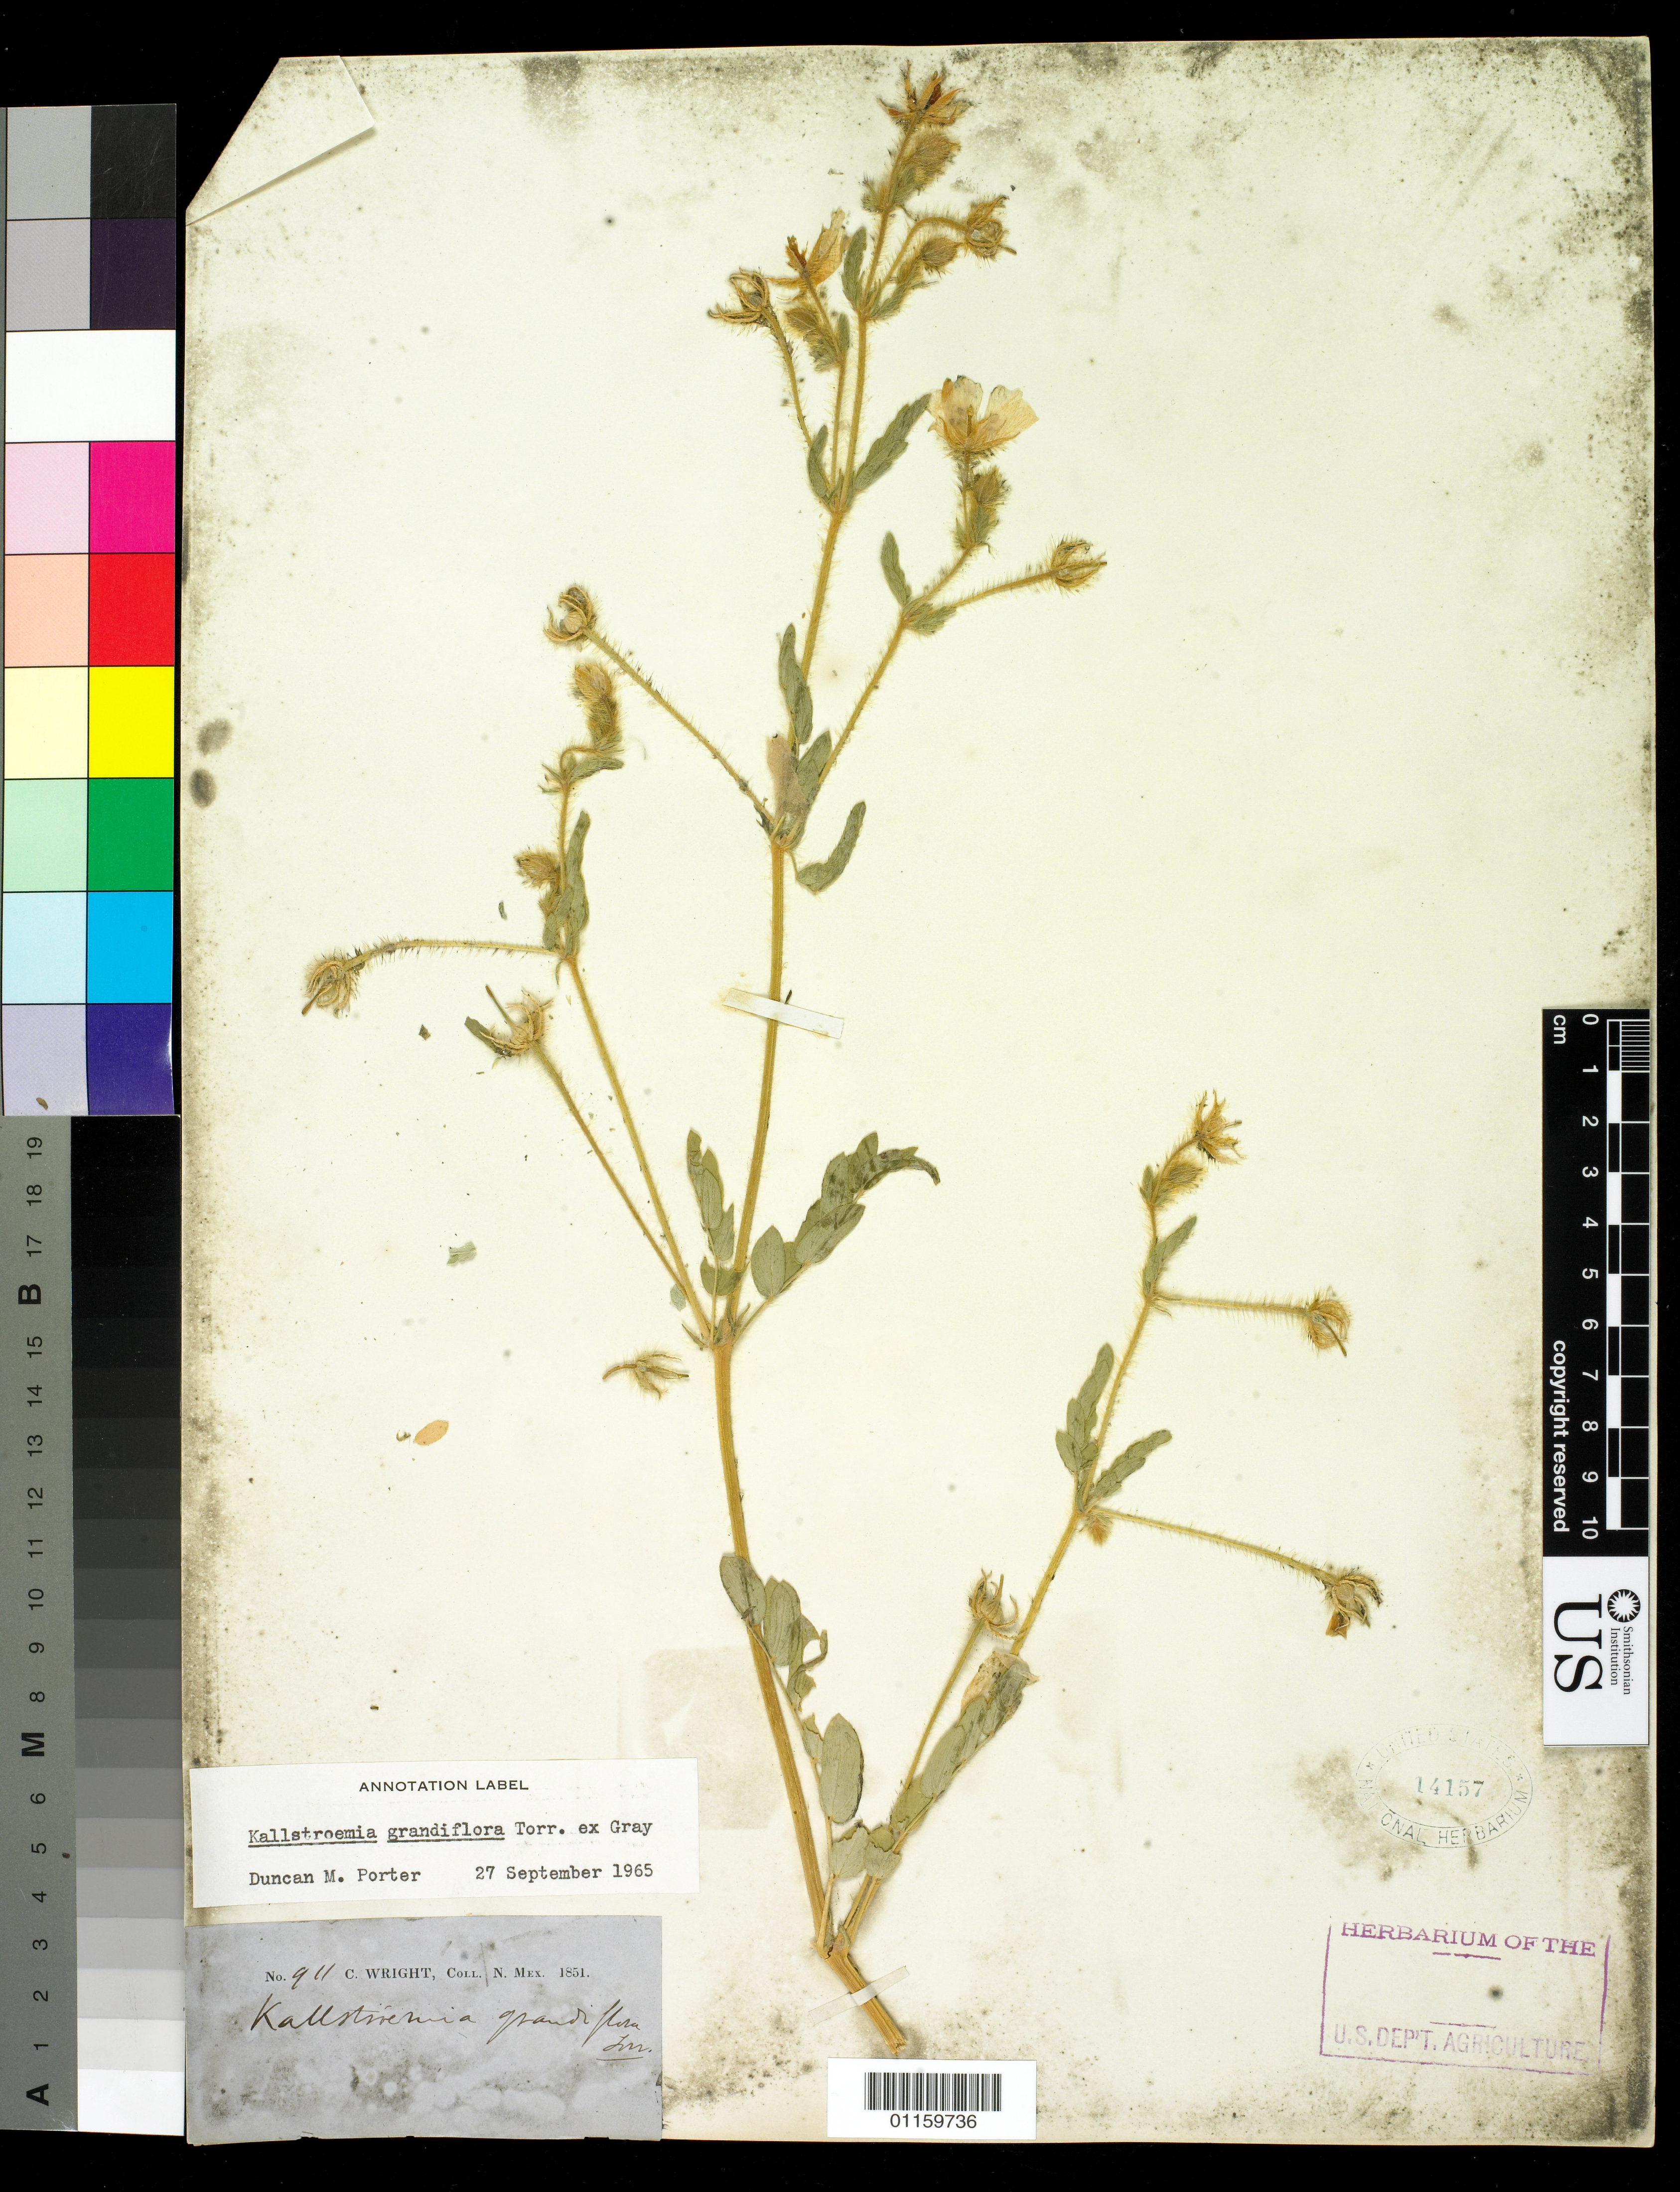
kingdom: Plantae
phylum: Tracheophyta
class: Magnoliopsida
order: Zygophyllales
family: Zygophyllaceae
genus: Kallstroemia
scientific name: Kallstroemia grandiflora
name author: Torr. ex A. Gray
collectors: C. Wright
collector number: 911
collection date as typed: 1851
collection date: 1851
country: United States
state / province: New Mexico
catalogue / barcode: US 14157